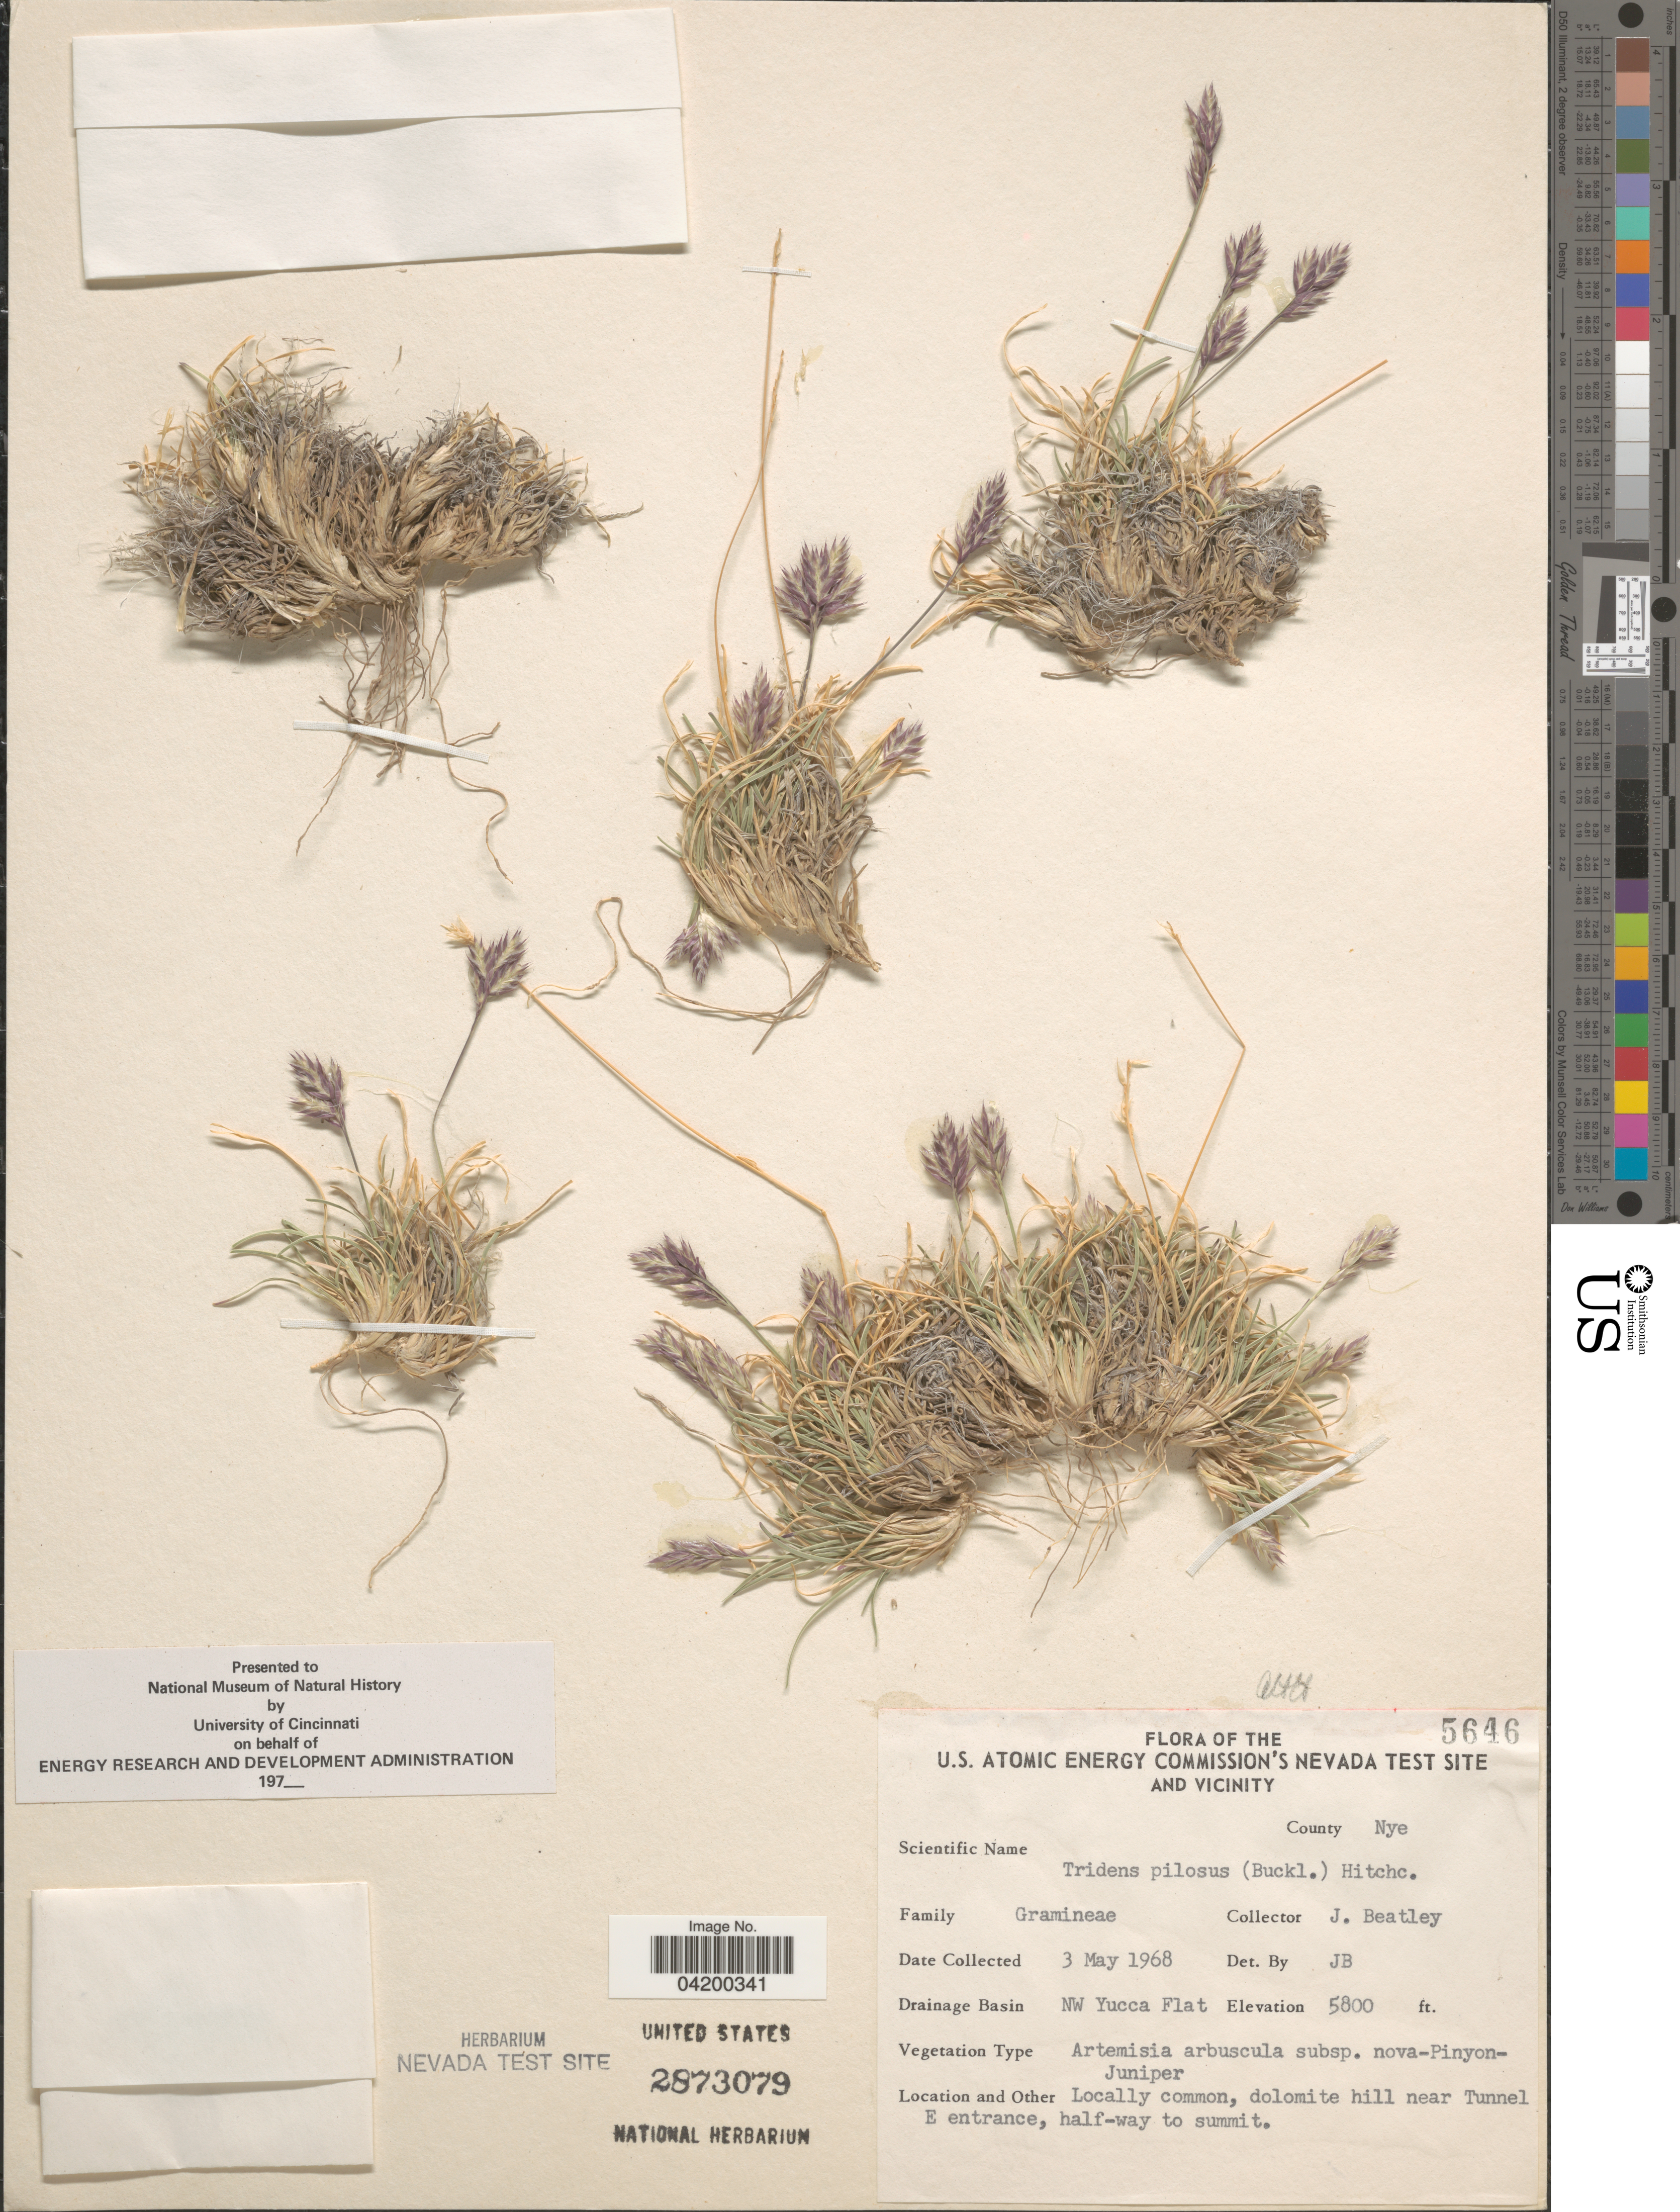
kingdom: Plantae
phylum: Tracheophyta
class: Liliopsida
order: Poales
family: Poaceae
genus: Erioneuron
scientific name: Erioneuron pilosum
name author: (Buckley) Nash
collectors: J. C. Beatley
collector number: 5646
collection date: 1968-05-03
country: United States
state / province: Nevada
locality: U.S. Atomic Energy Commission's Nevada test site and vicinity. County Nye. Drainage Basin NW Yucca Flat. Dolomite hill near Tunnel E entrance, half-way to summit.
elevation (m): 1768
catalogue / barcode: US 2873079